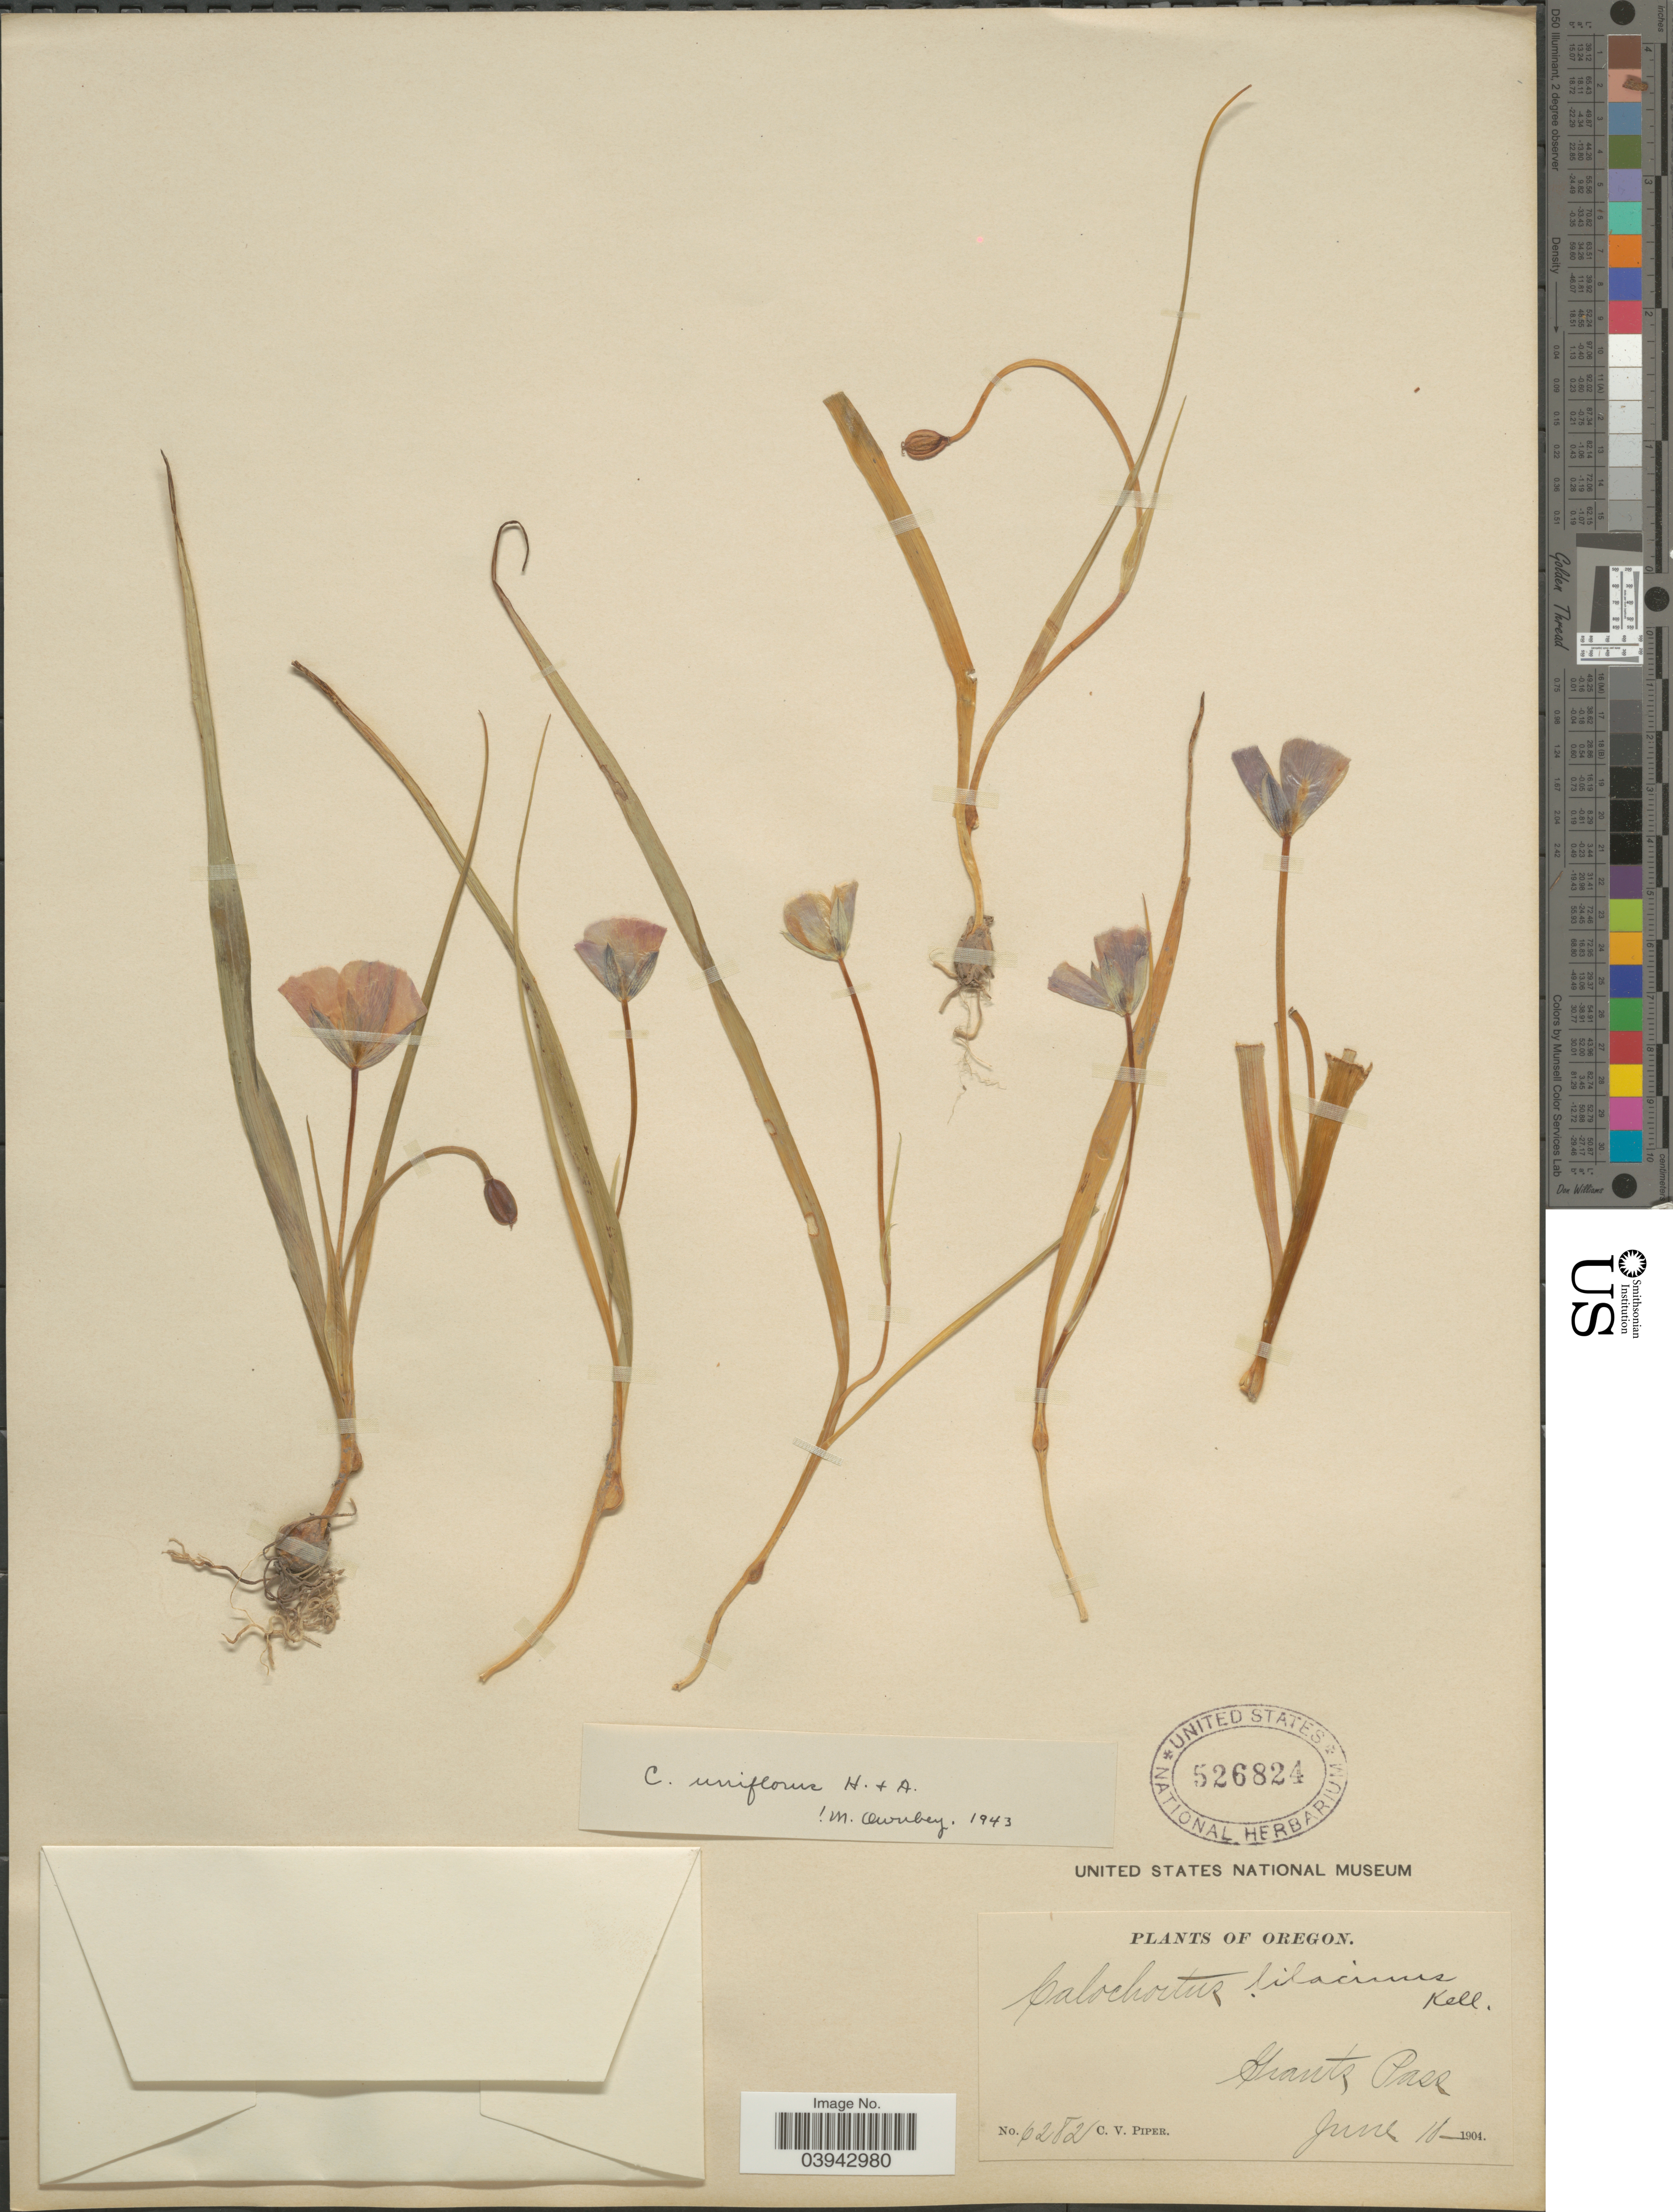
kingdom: Plantae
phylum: Tracheophyta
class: Liliopsida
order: Liliales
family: Liliaceae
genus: Calochortus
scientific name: Calochortus uniflorus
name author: Hook. & Arn.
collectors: C. V. Piper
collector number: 6282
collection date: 1904-06-10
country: United States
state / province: Oregon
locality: Grants Pass.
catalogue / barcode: US 526824